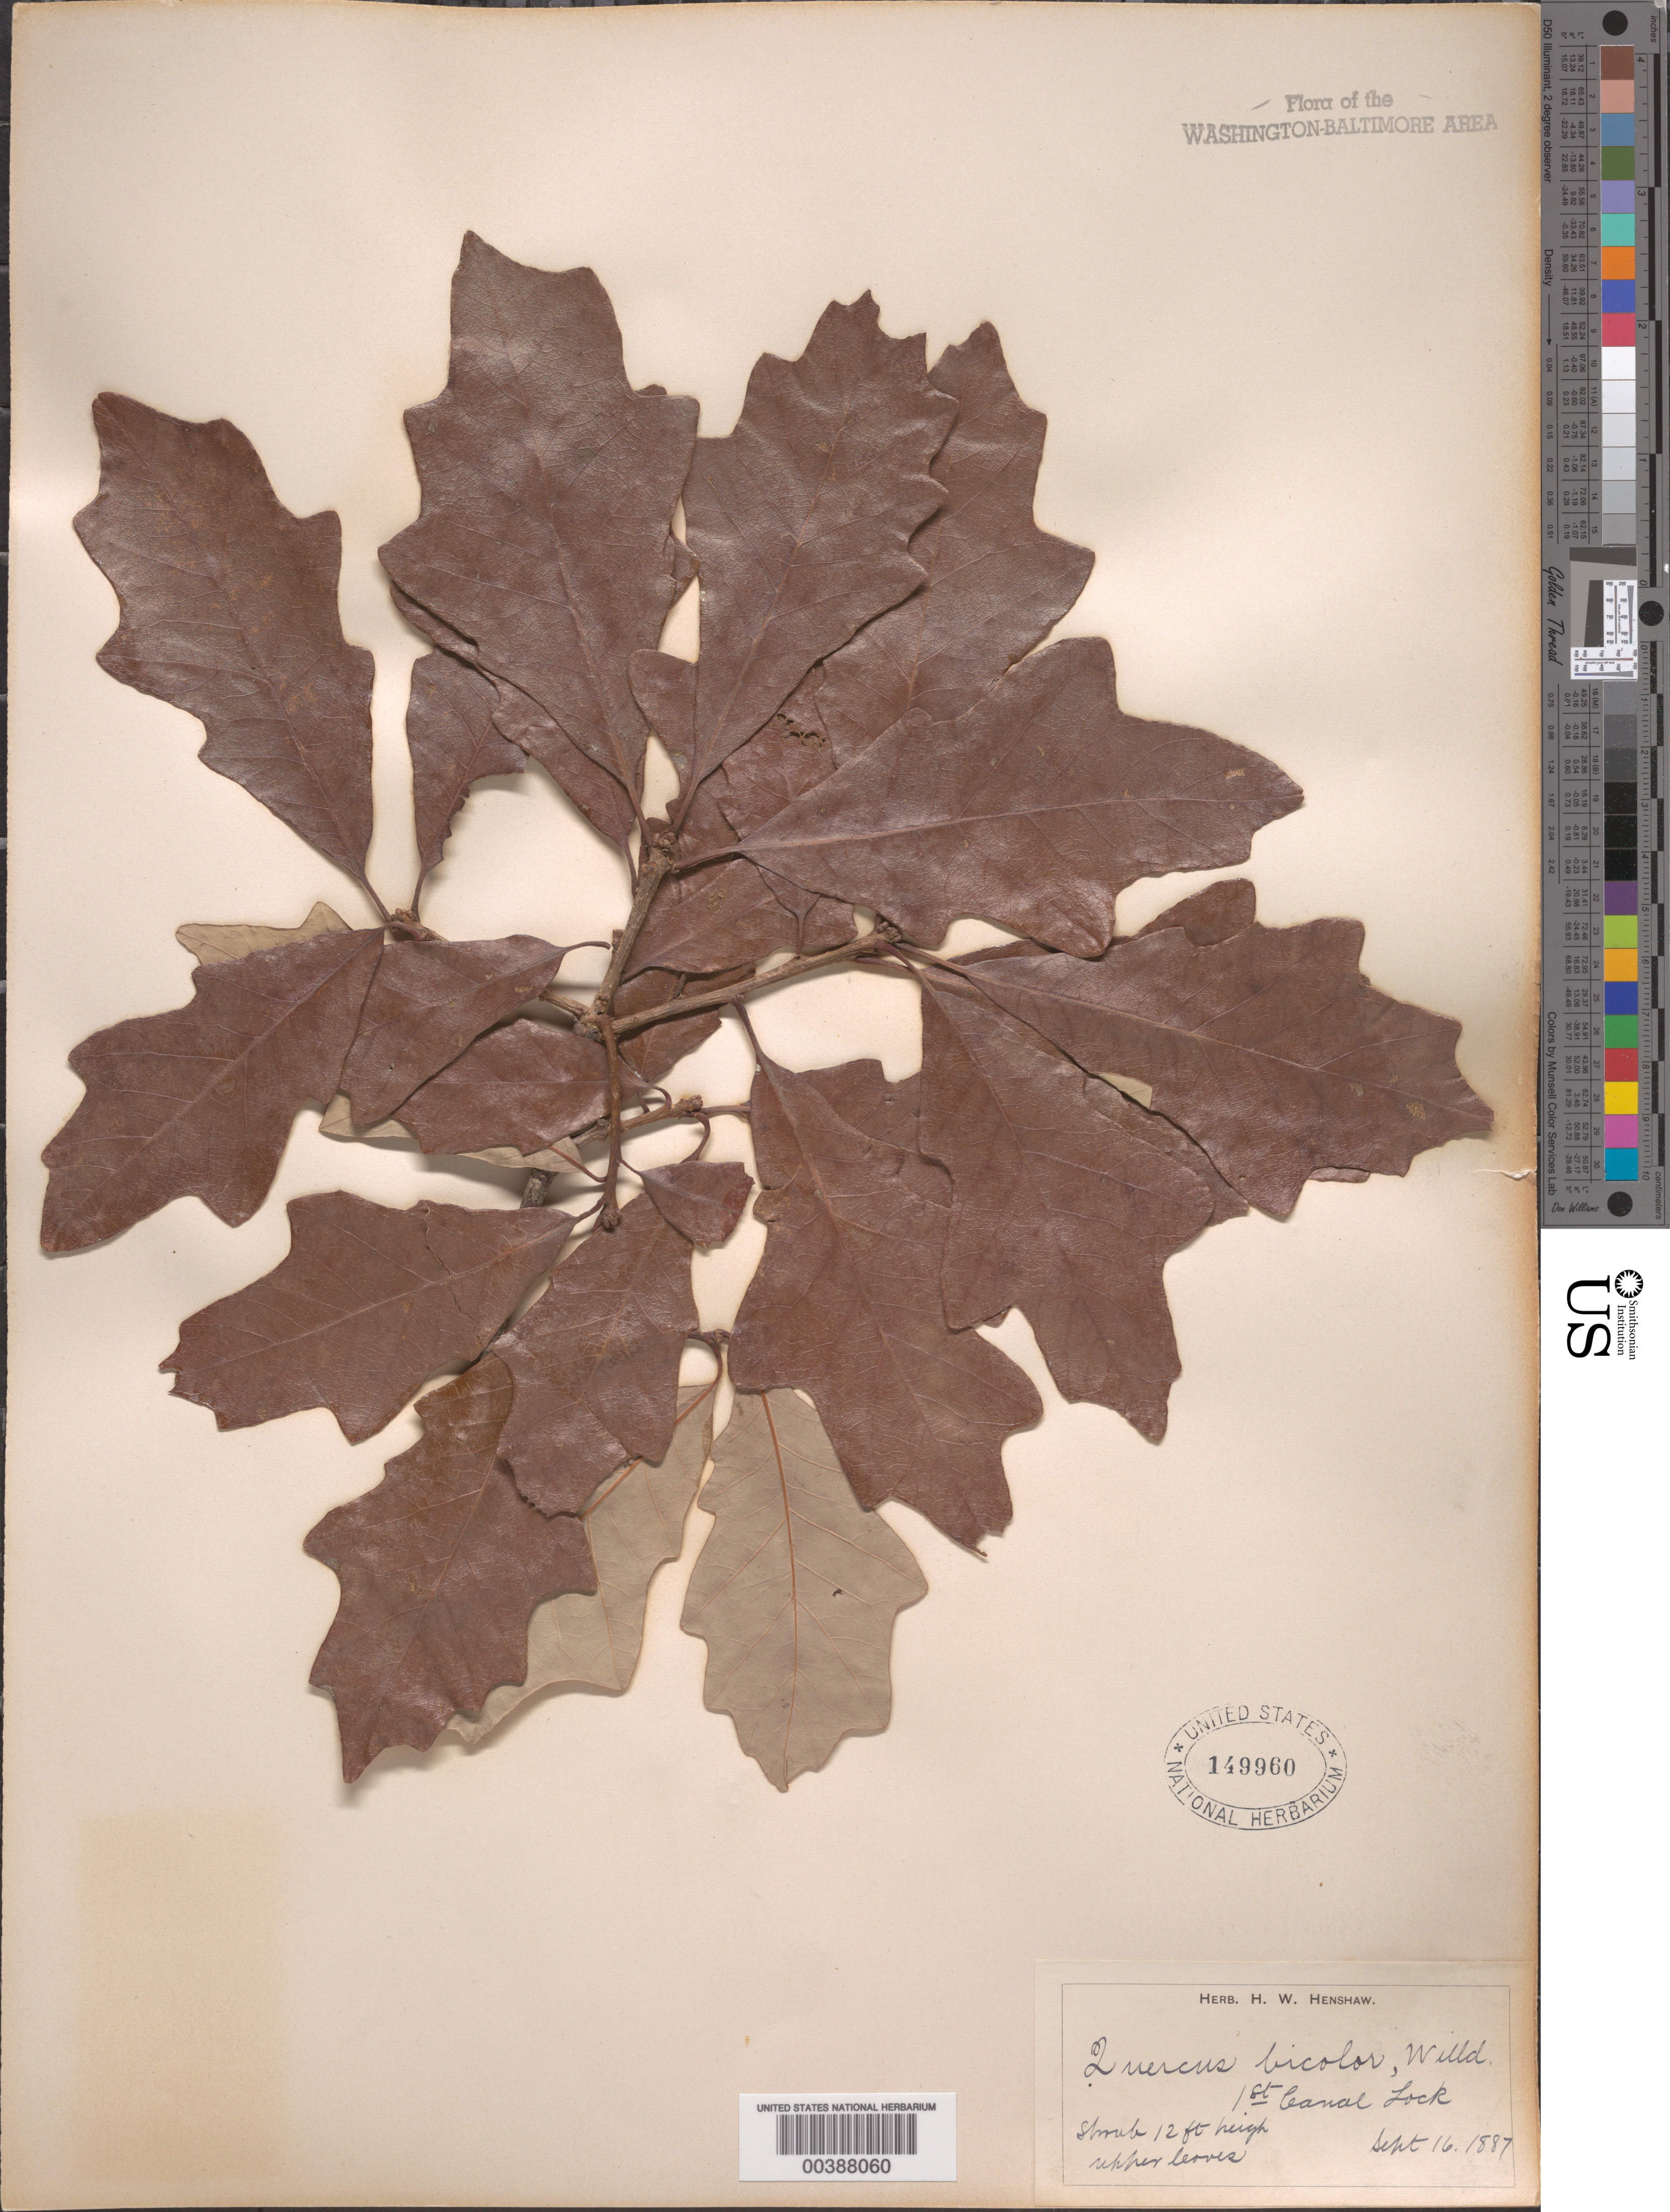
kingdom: Plantae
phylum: Tracheophyta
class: Magnoliopsida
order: Fagales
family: Fagaceae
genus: Quercus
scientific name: Quercus bicolor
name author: Willd.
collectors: H. Henshaw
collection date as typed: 16 Sep 1887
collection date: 1887-09-16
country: United States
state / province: District of Columbia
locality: First Canal Lock C. and O. Canal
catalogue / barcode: US 149960